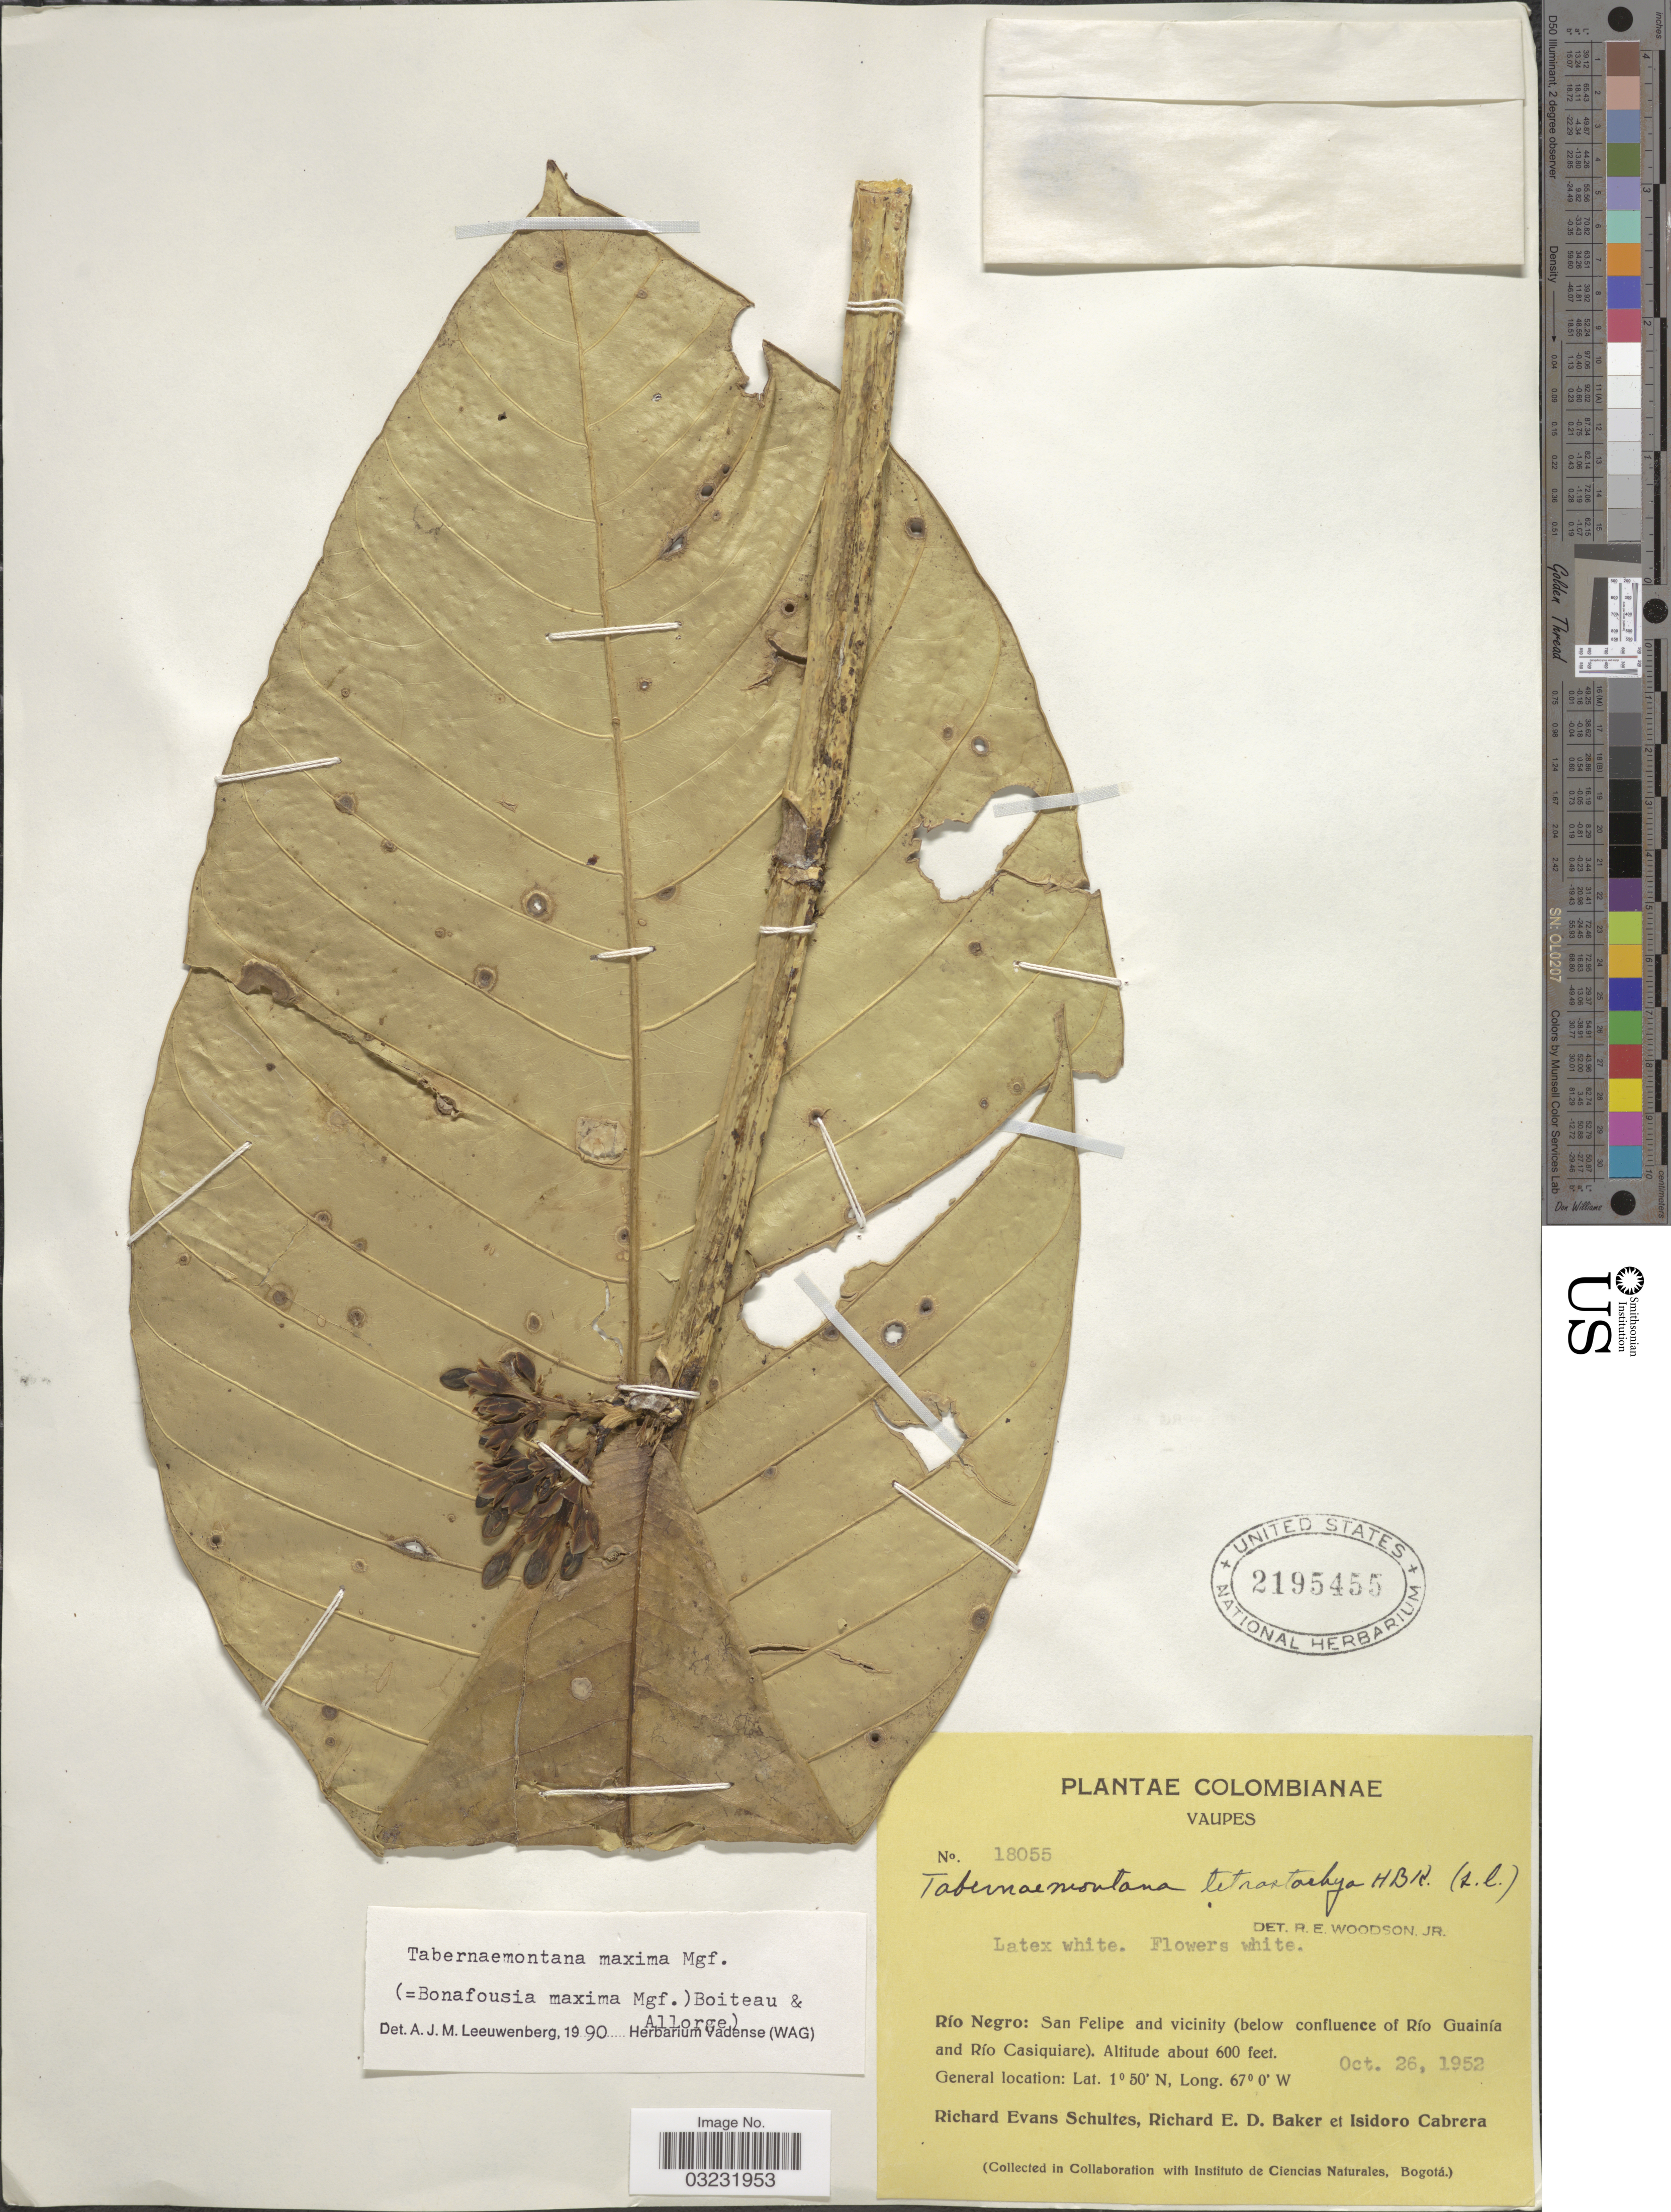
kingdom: Plantae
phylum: Tracheophyta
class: Magnoliopsida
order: Gentianales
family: Apocynaceae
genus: Tabernaemontana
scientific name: Tabernaemontana maxima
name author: Markgr.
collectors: R. E. Schultes, R. E. D. Baker & I. Cabrera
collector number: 18055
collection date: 1952-10-26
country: Colombia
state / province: Vaupés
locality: Río Negro: San Felipe and vicinity (below confluence of Río Guainía and Río Casiquiare).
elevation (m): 183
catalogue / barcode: US 2195455